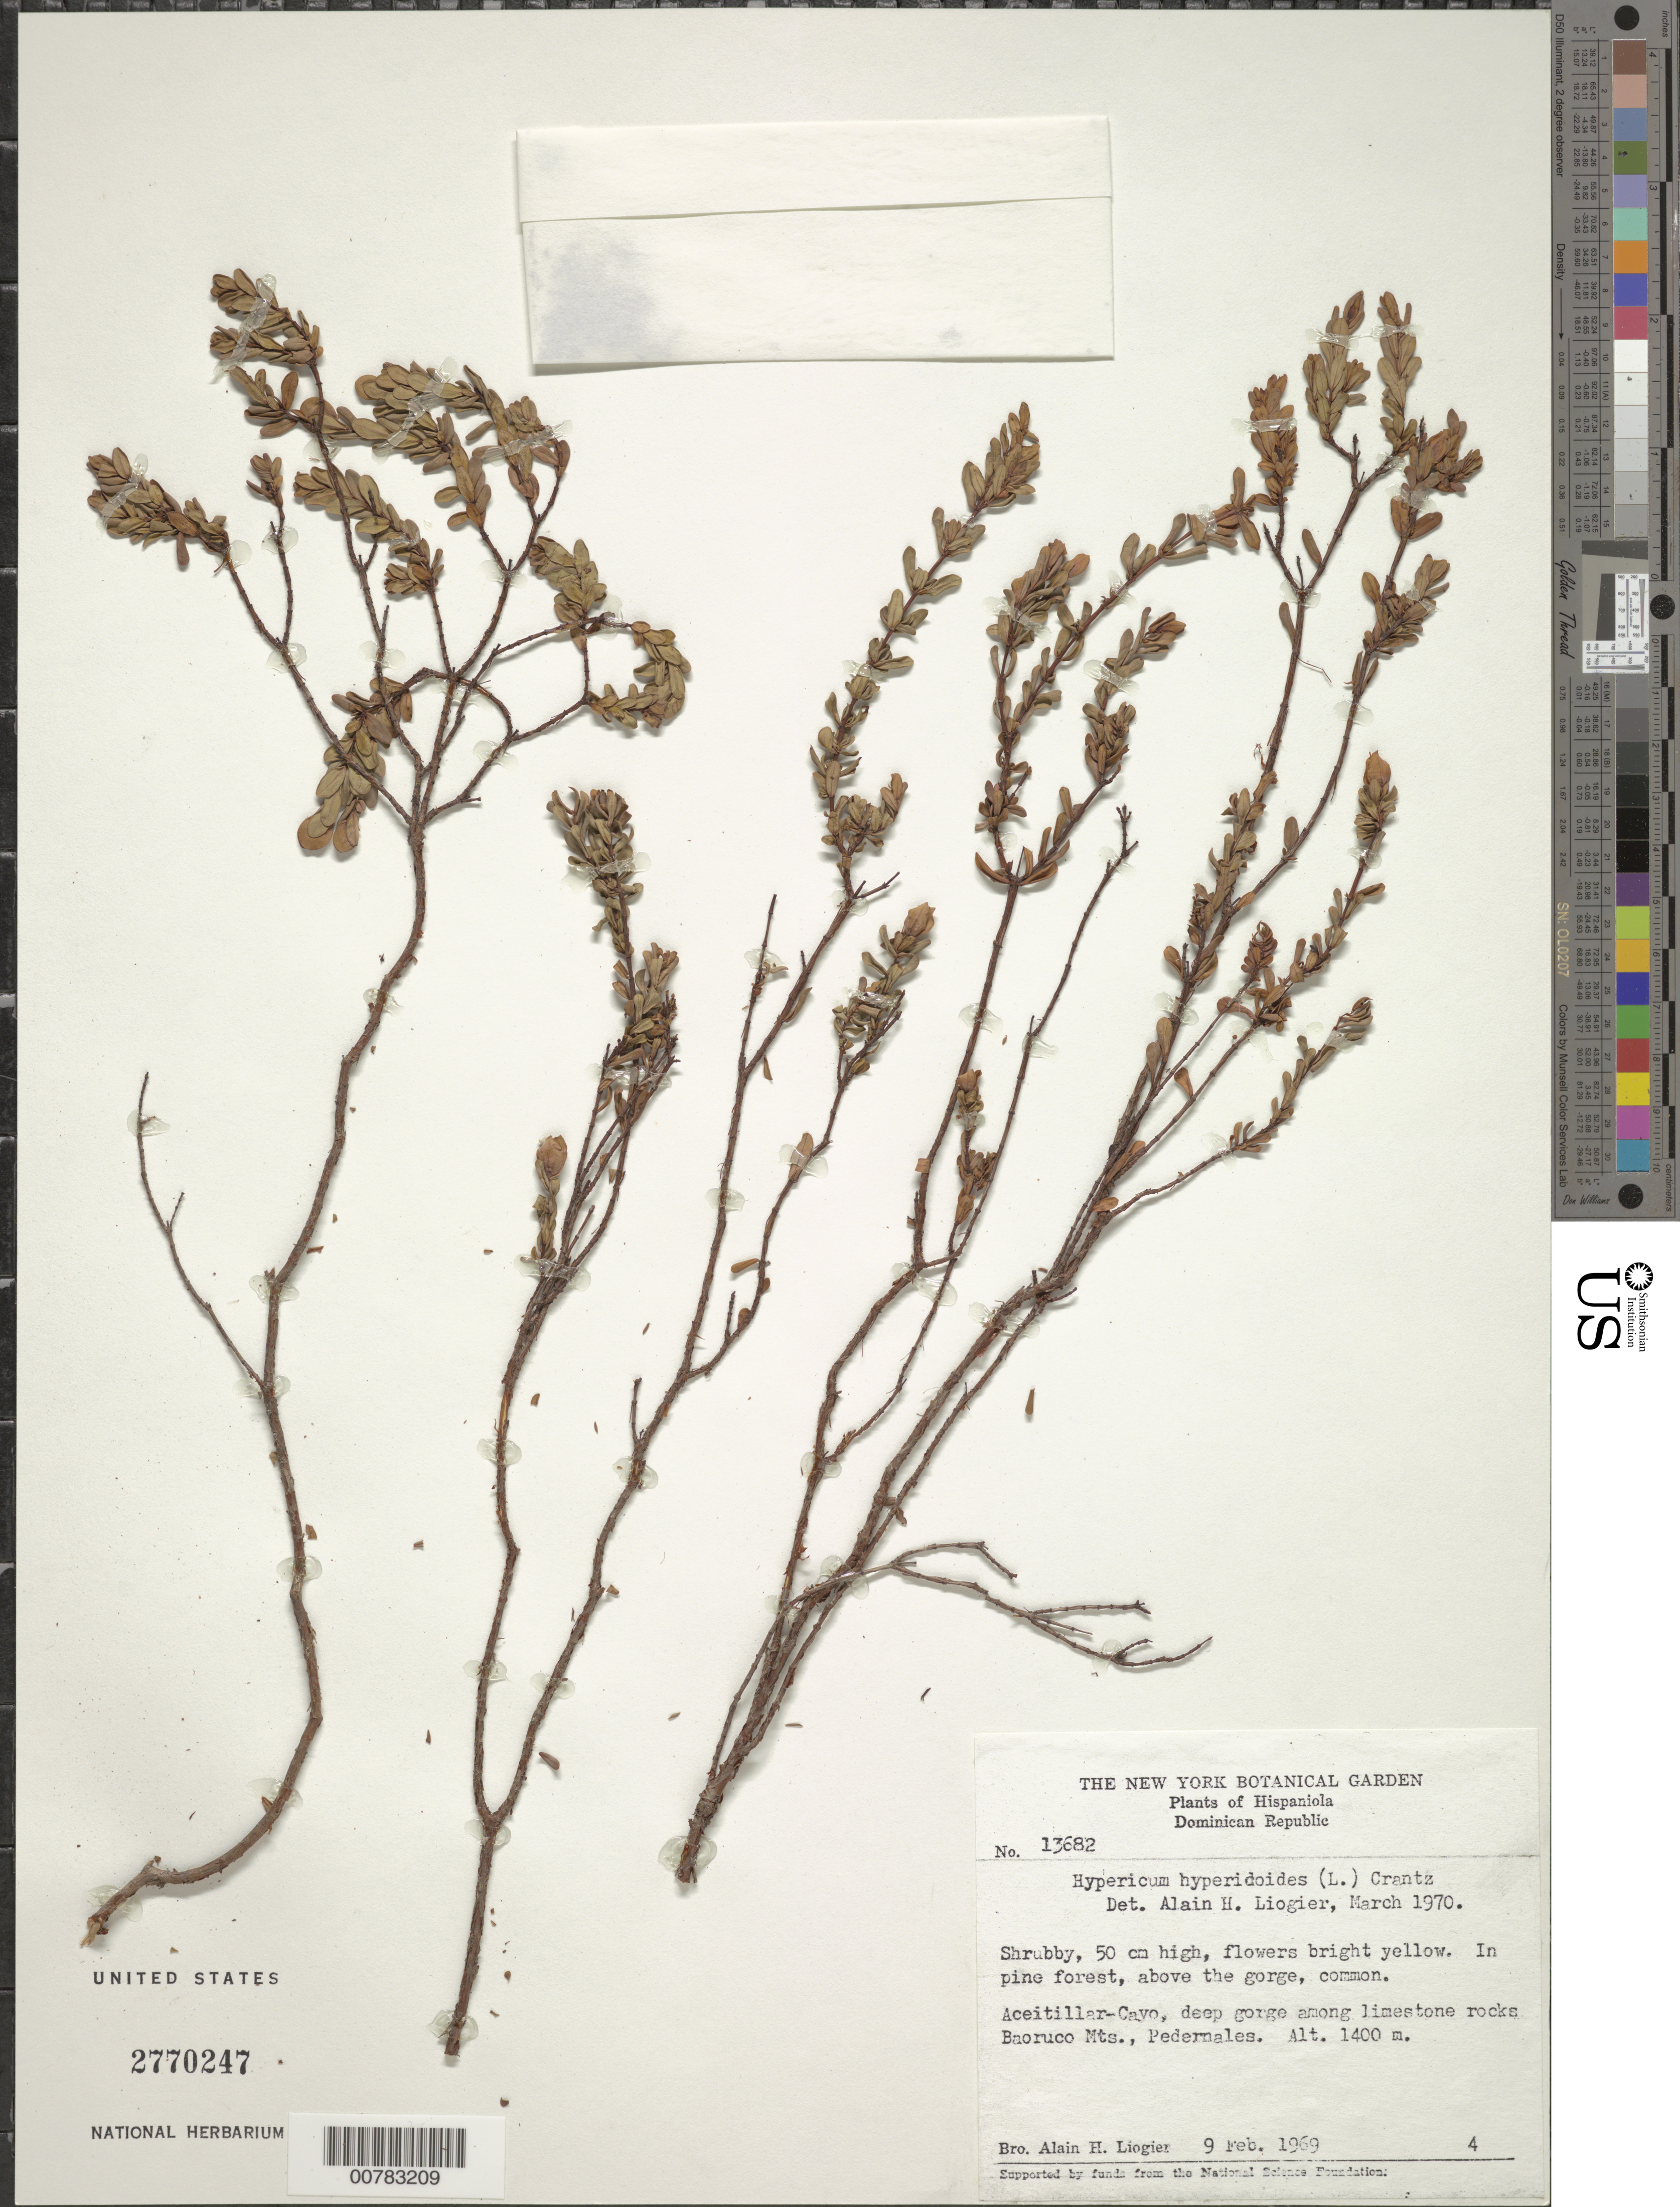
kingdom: Plantae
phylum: Tracheophyta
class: Magnoliopsida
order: Malpighiales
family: Hypericaceae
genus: Hypericum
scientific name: Hypericum hypericoides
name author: (L.) Crantz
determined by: Liogier, Alain H.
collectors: A. H. Liogier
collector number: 13682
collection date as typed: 09 Feb 1969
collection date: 1969-02-09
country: Dominican Republic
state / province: Pedernales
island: Hispaniola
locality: Baoruco Mts., Aceitillar-Cayo.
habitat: Deep gorge among limestone rocks.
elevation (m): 1400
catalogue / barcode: US 2770247